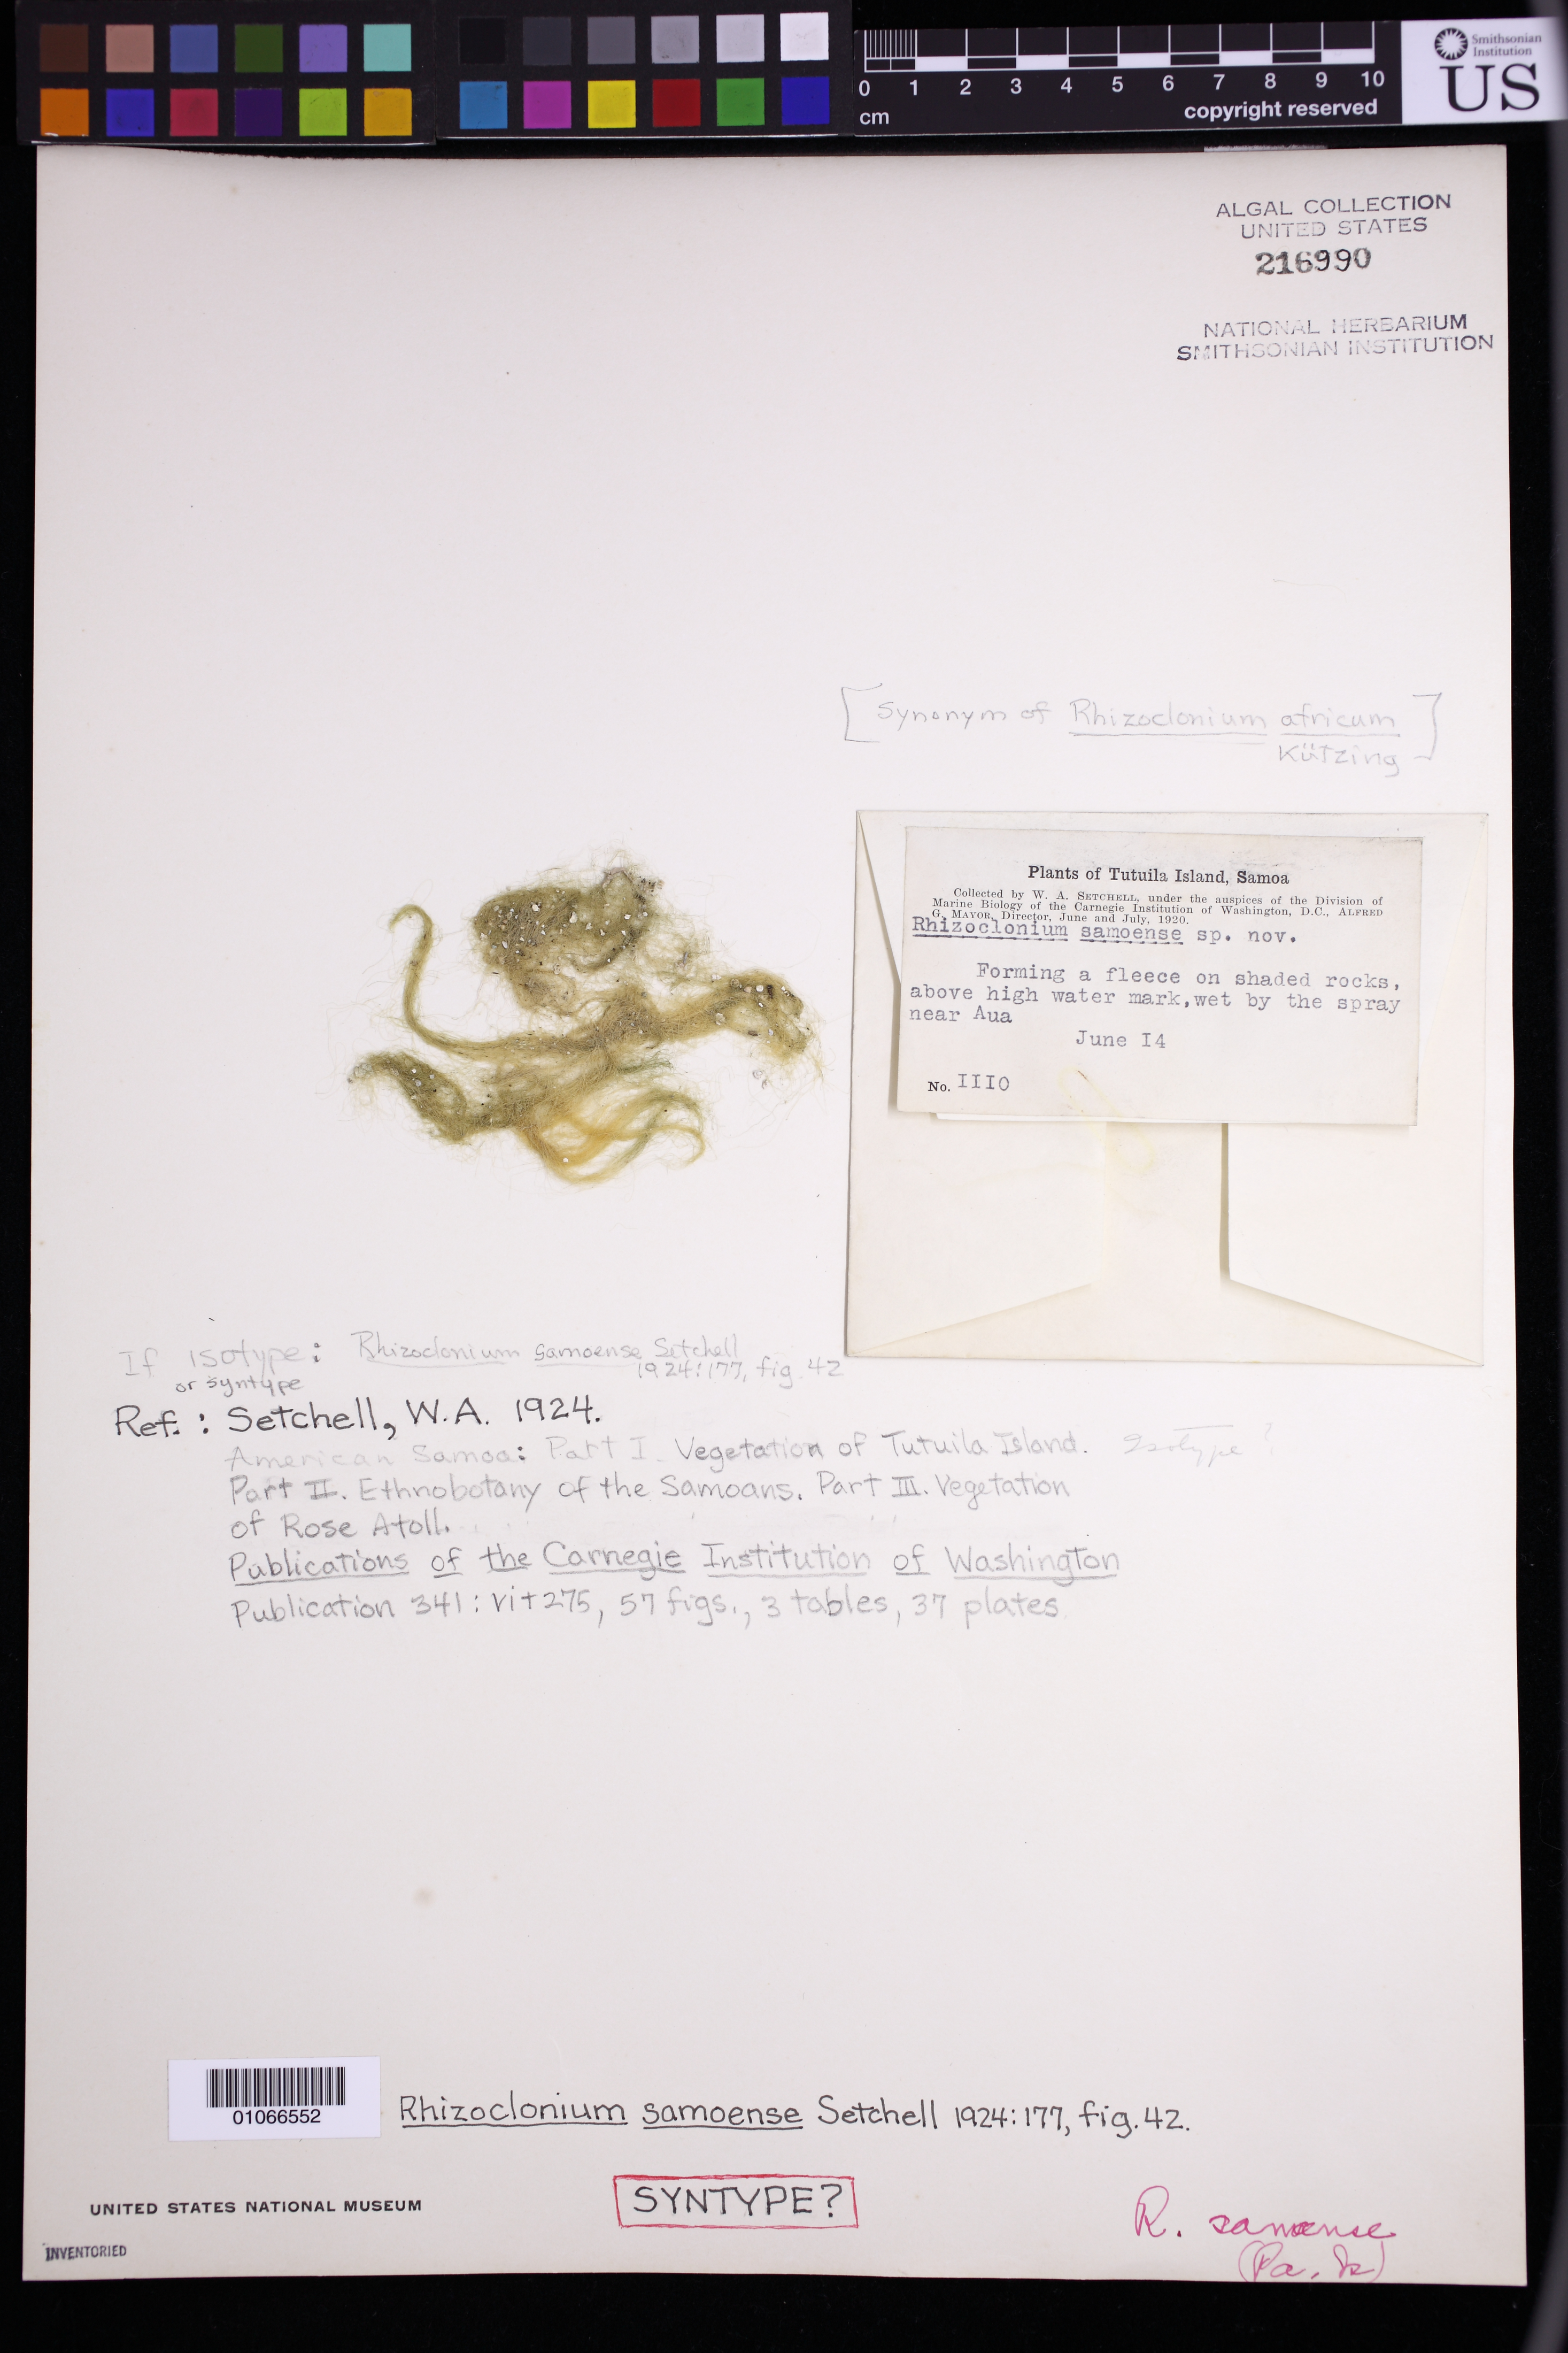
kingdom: Plantae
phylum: Chlorophyta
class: Ulvophyceae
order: Cladophorales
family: Cladophoraceae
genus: Rhizoclonium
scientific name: Rhizoclonium samoense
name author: Setch.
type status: Syntype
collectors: W. Setchell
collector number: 1110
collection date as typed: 14 Jun 1920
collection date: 1920-06-14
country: American Samoa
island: Tutua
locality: Aua or Awa Reef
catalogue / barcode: US 216990